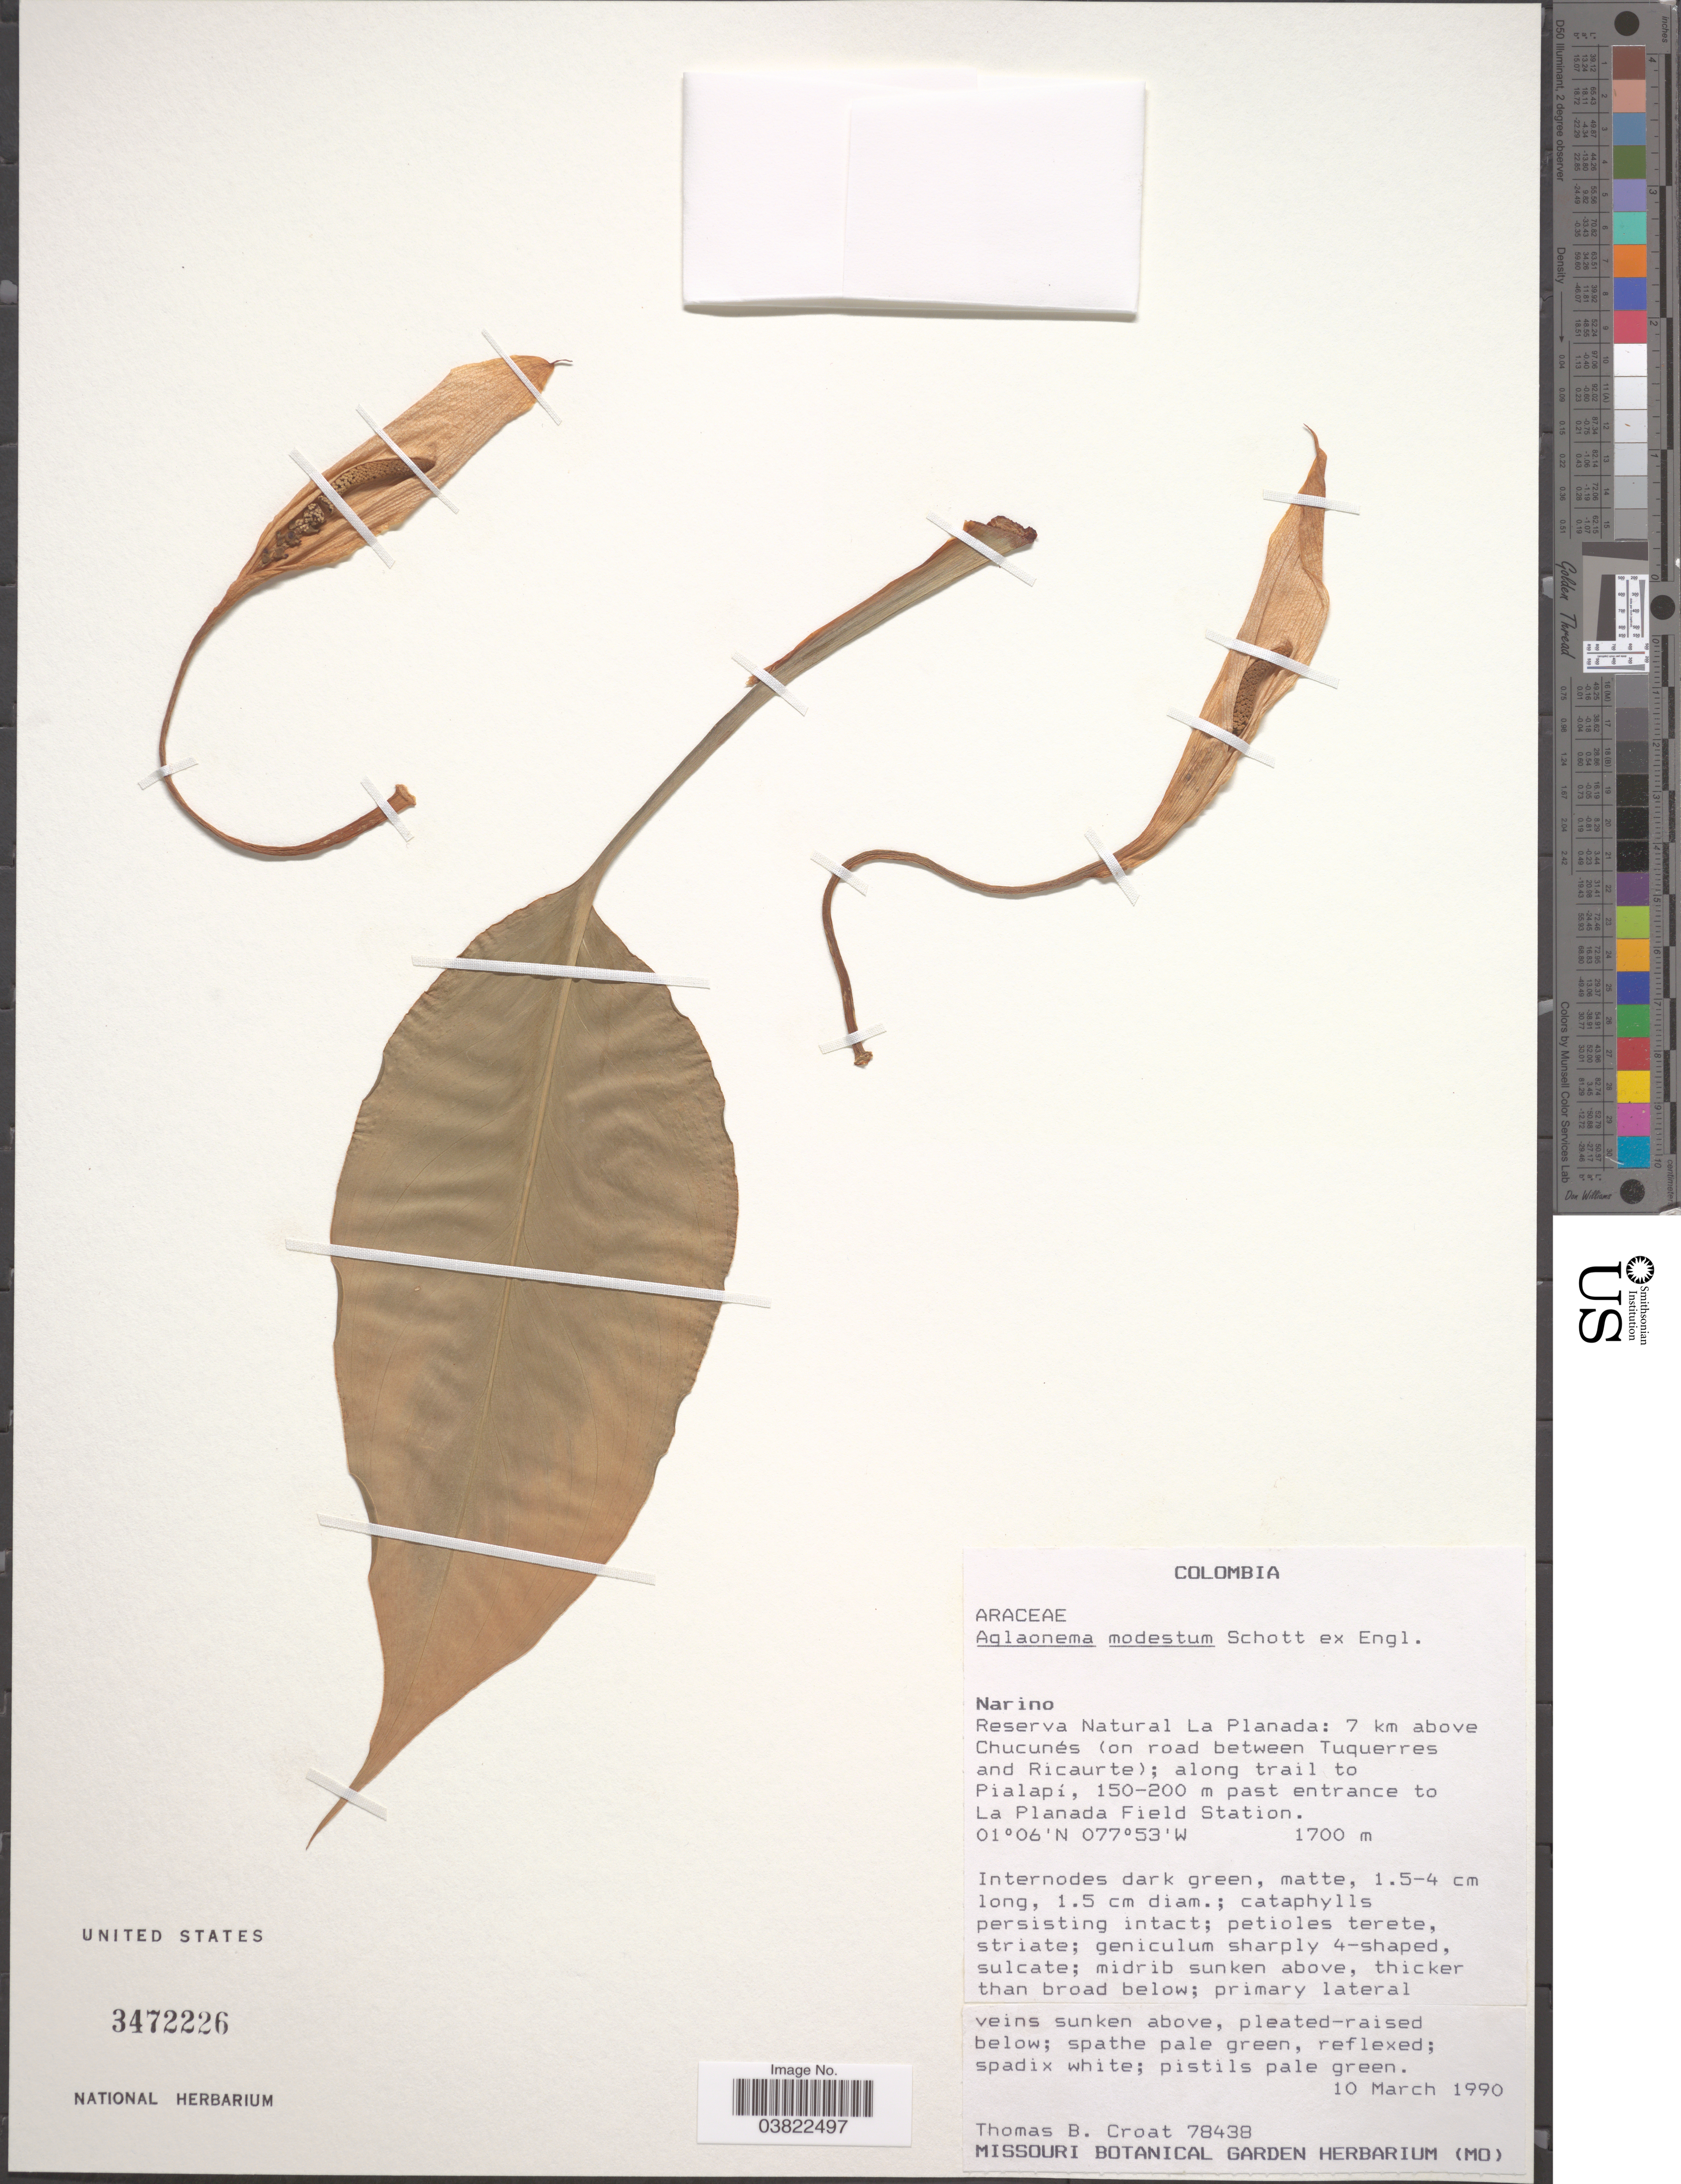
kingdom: Plantae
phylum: Tracheophyta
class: Liliopsida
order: Alismatales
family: Araceae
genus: Aglaonema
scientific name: Aglaonema modestum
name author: Schott ex Engl.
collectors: T. B. Croat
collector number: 78438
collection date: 1990-03-10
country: Colombia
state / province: Nariño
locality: Reserva Natural La Planada: 7 km above Chucunés (on road between Tuquerres and Ricaurte); along trail to Pialapí, past entrance to La Planada Field Station.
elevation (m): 1700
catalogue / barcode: US 3472226